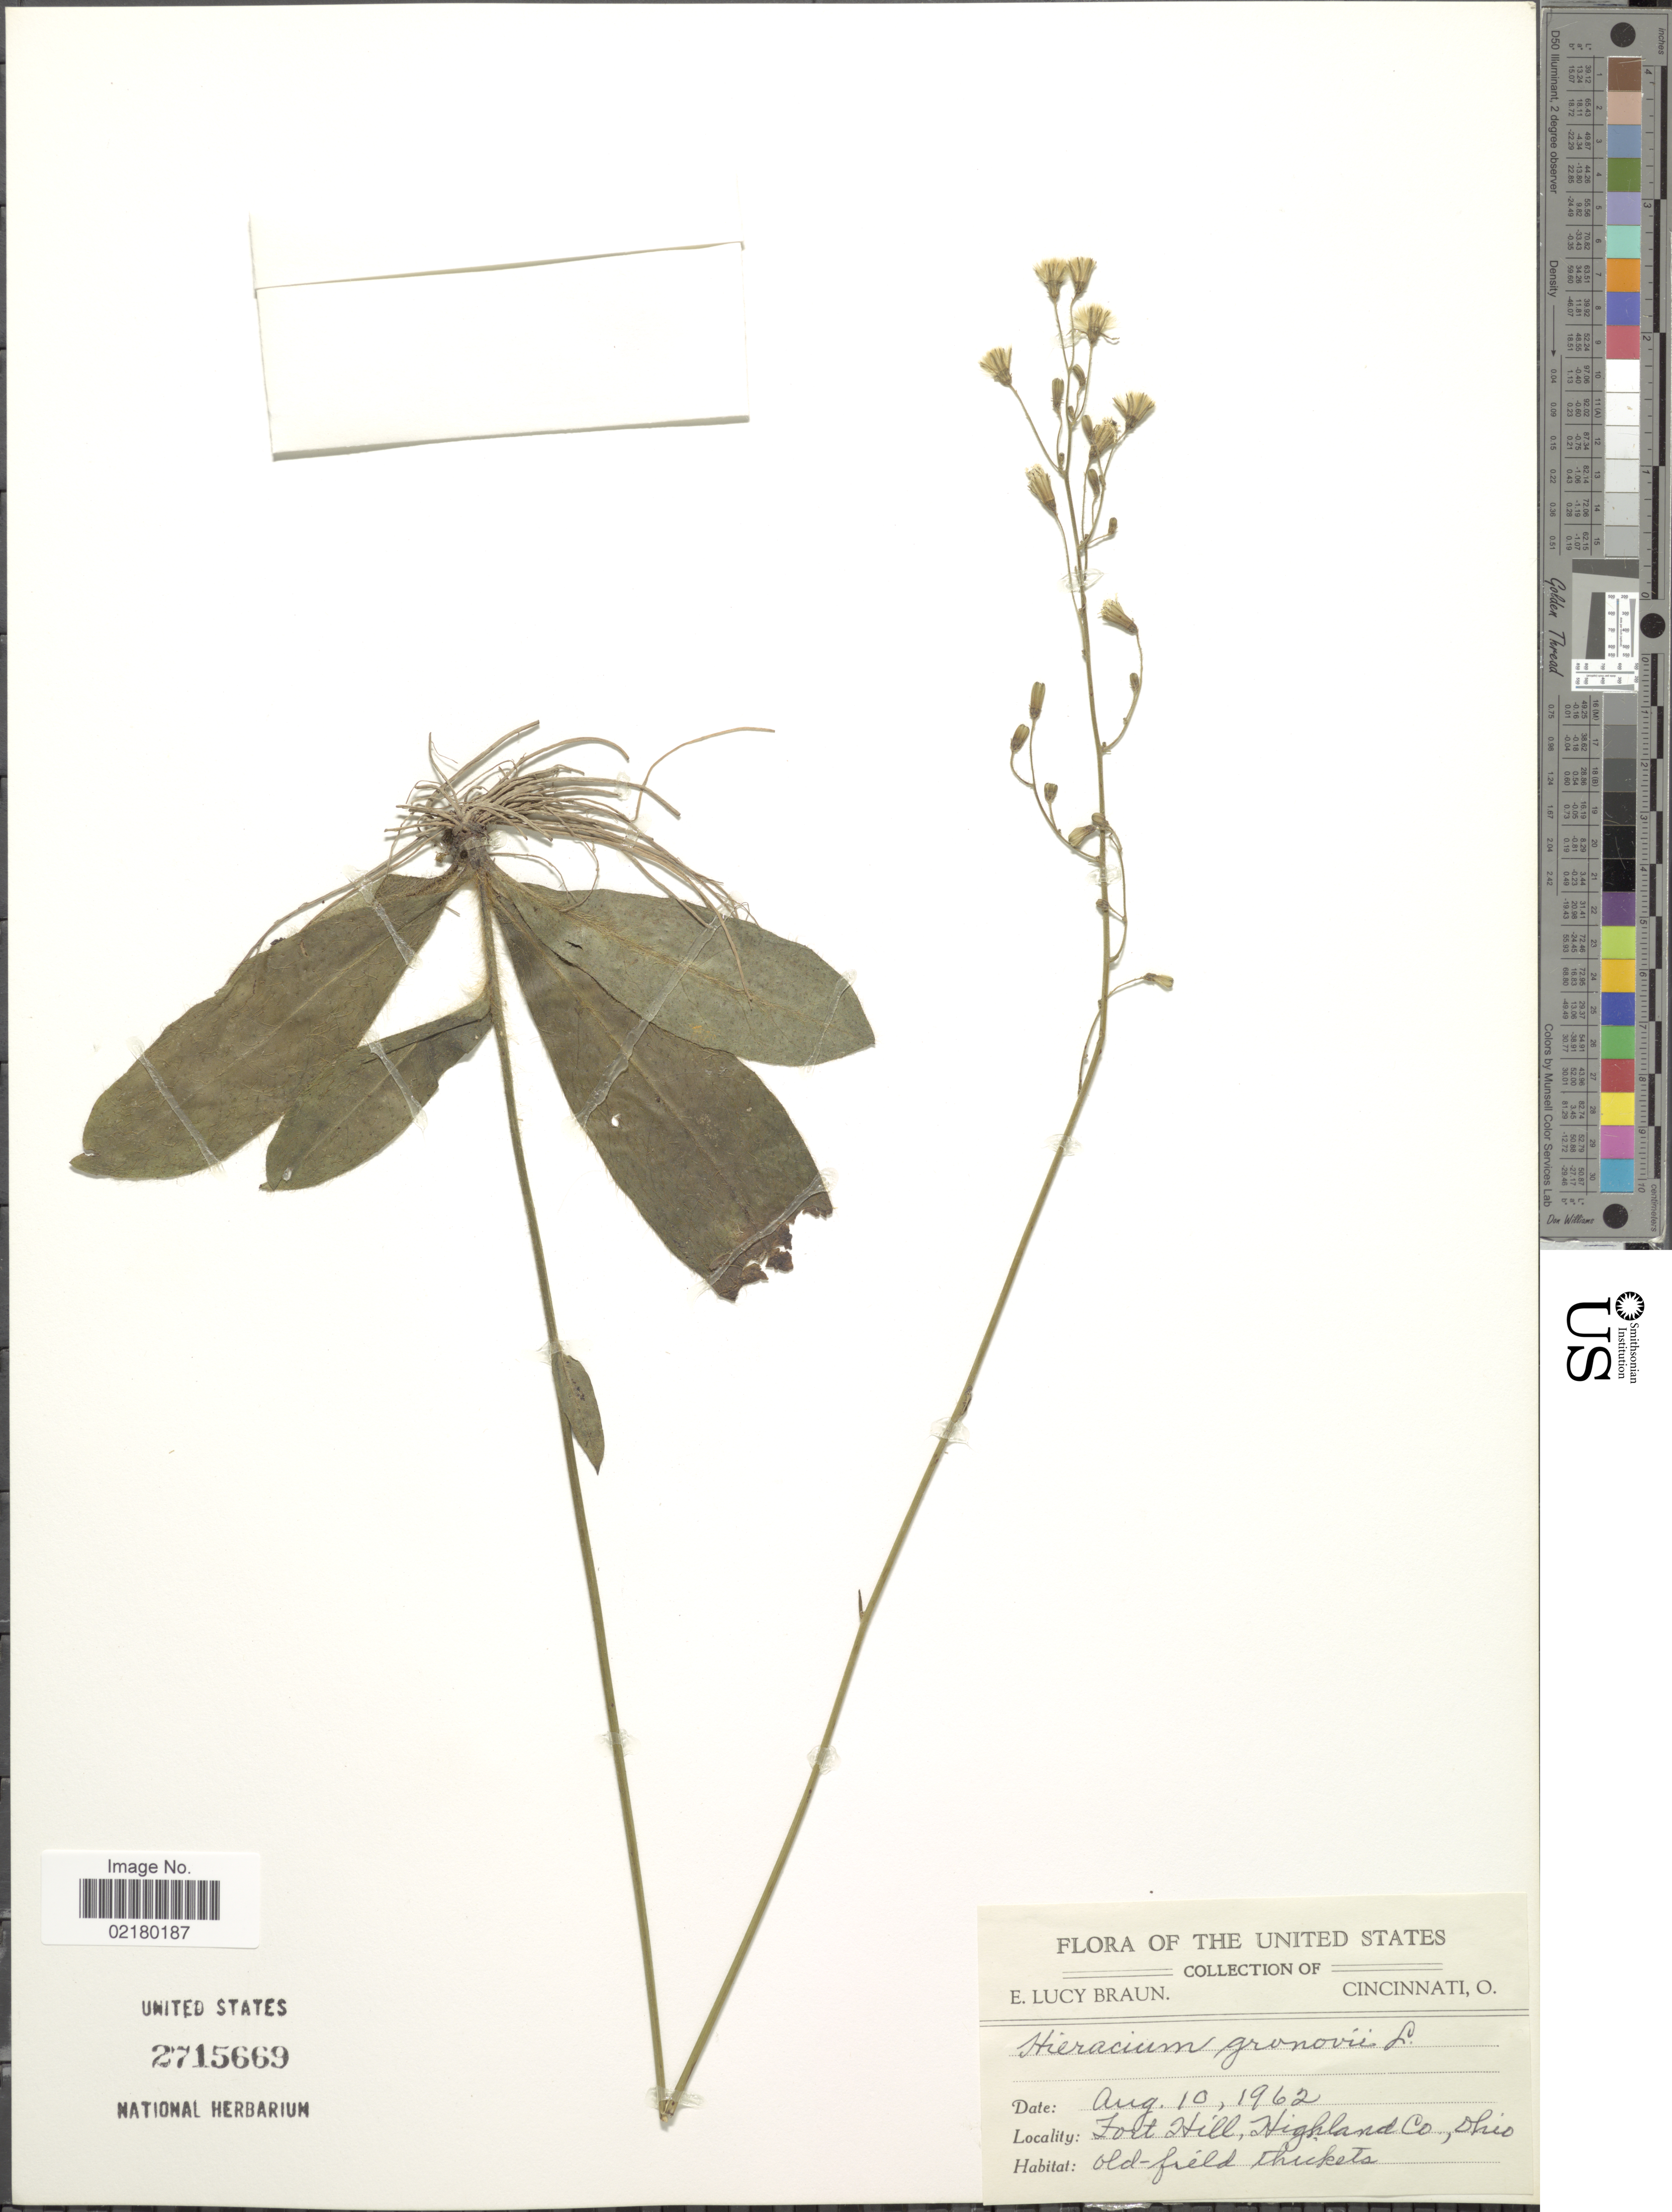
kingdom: Plantae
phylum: Tracheophyta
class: Magnoliopsida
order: Asterales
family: Asteraceae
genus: Hieracium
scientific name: Hieracium gronovii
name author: L.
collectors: E. L. Braun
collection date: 1962-08-10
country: United States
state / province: Ohio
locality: Fort Hill, Highland Co, old-field thickets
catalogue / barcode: US 2715669